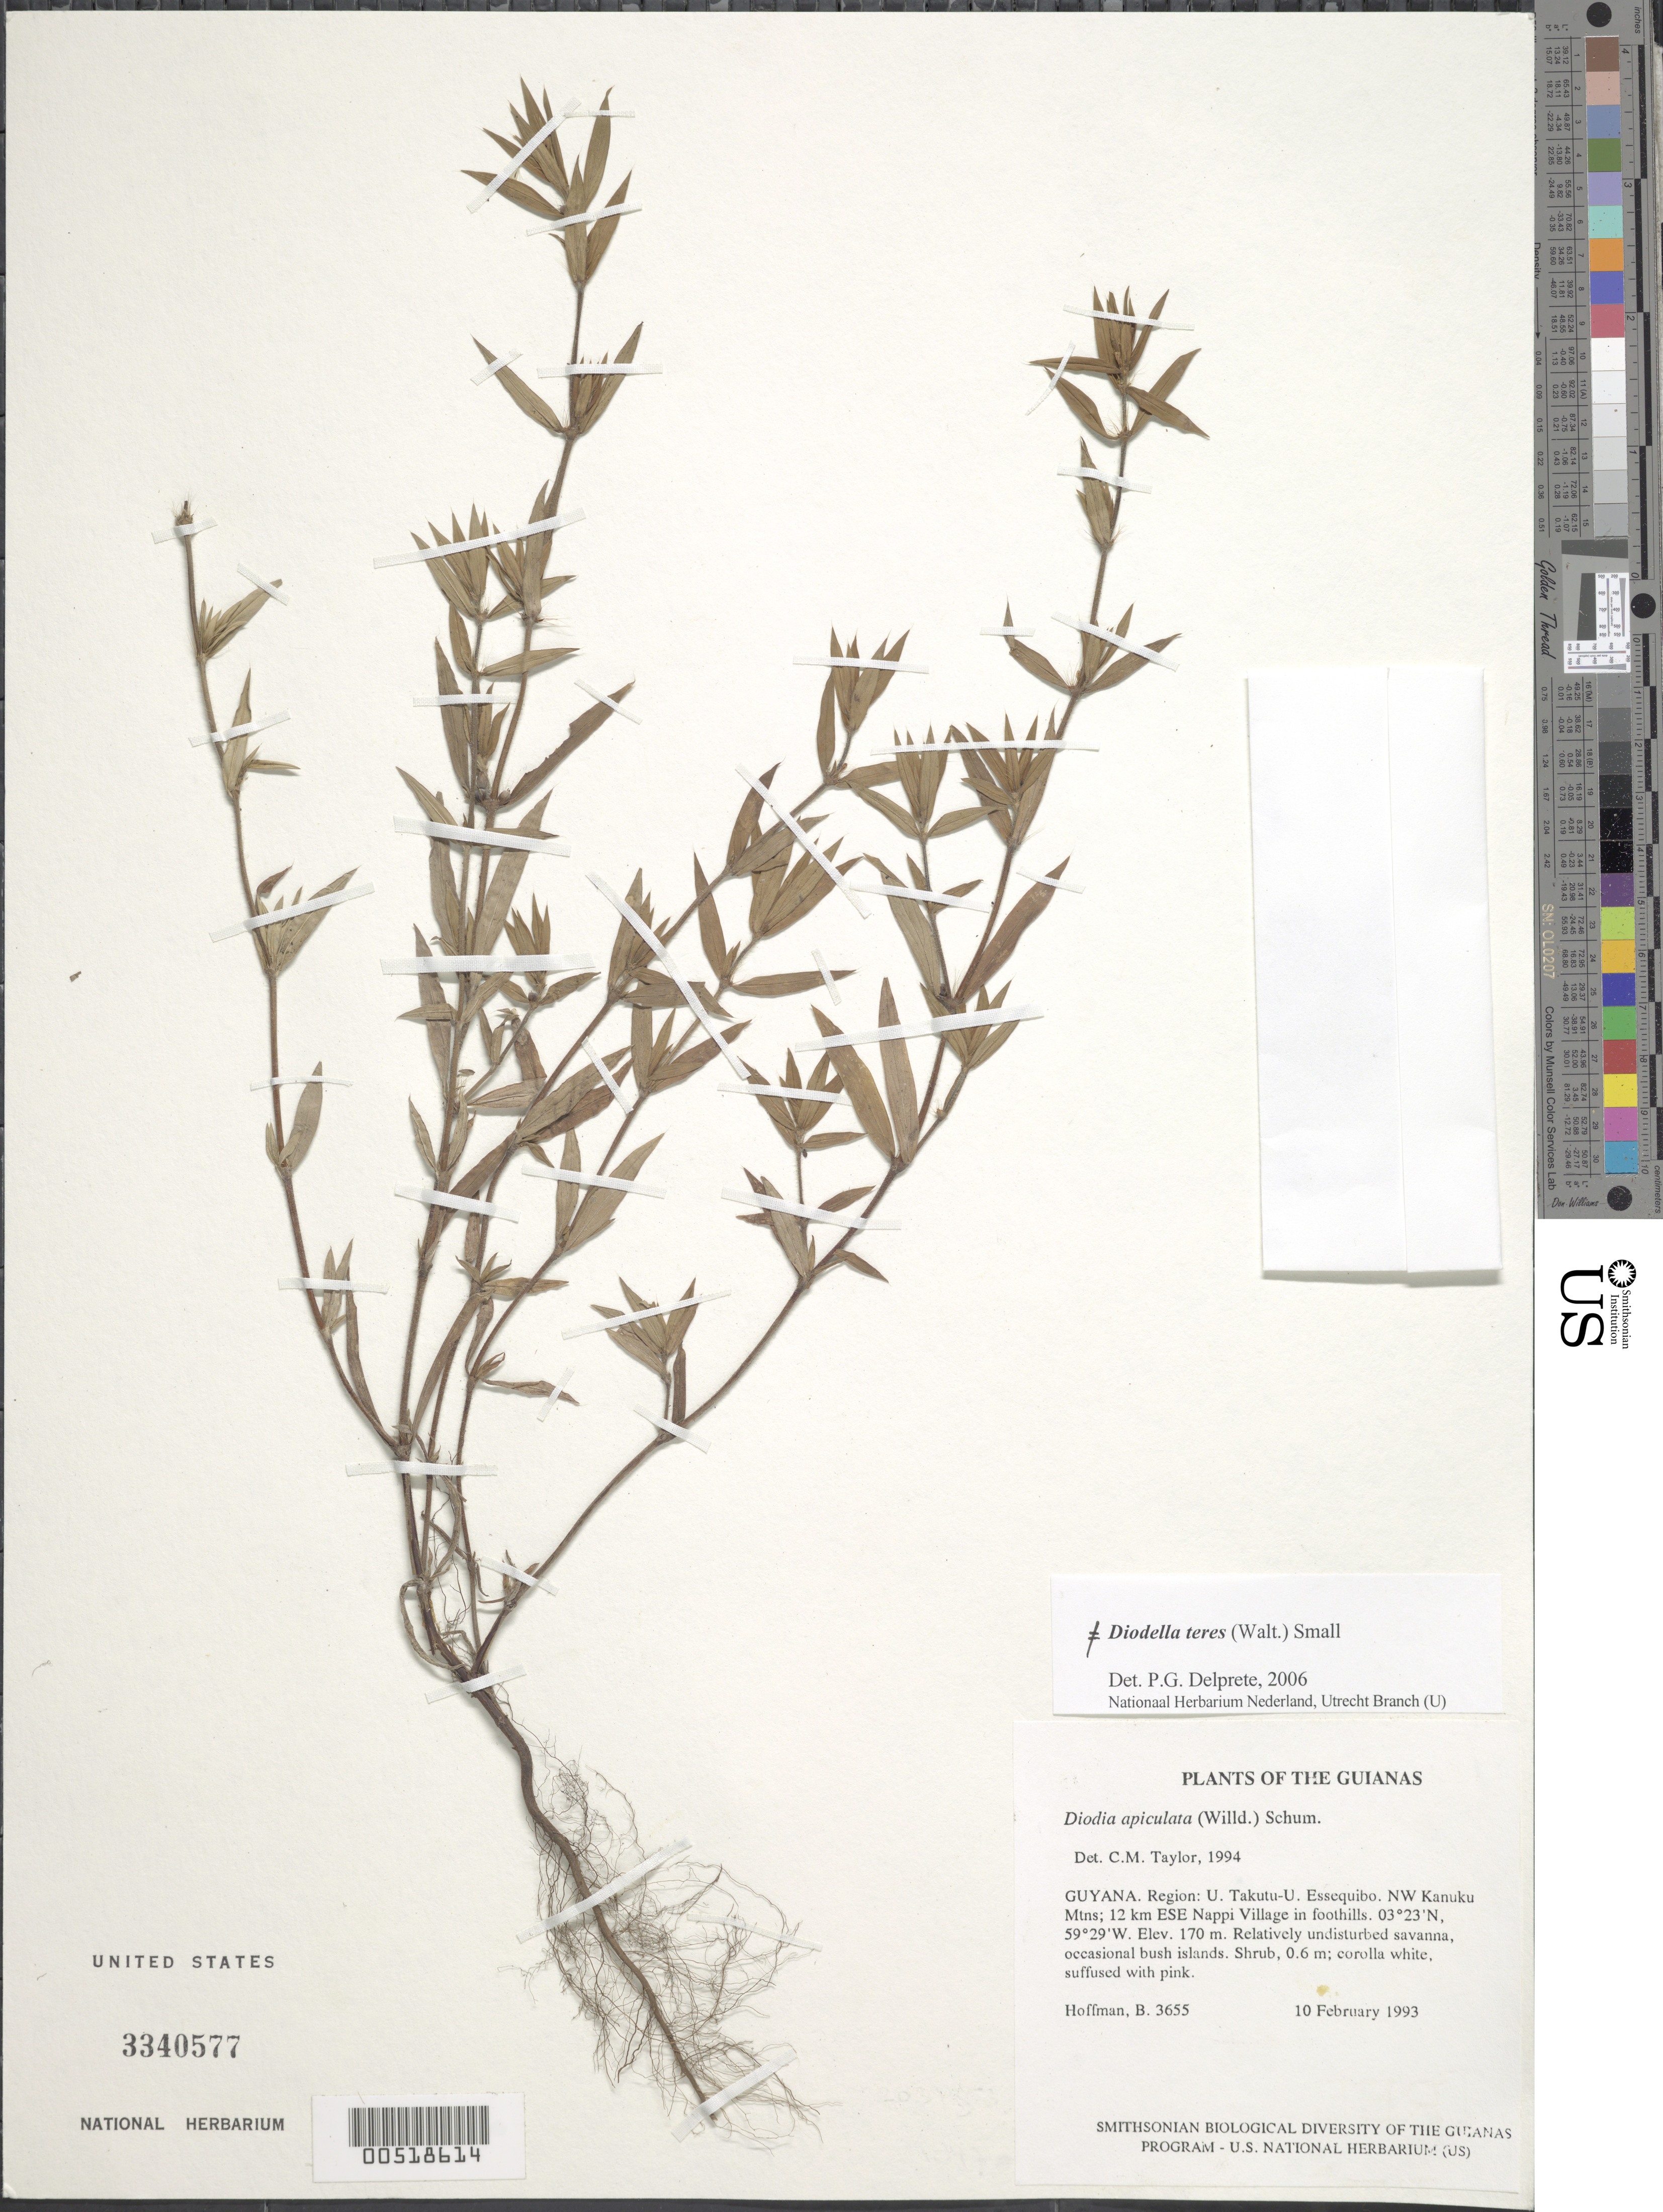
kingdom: Plantae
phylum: Tracheophyta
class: Magnoliopsida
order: Gentianales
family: Rubiaceae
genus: Diodella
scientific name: Diodella teres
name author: (Walter) Small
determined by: Delprete, P. G., Herb. de Guyane Cay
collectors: B. Hoffman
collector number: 3655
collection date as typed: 10 February 1993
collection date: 1993-02-10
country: Guyana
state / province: U. Takutu-U. Essequibo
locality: NW Kanuku Mountains; 12 km ESE of Nappi Village in foothills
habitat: Relatively undisturbed savanna, occasional bush islands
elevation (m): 170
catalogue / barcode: US 3340577